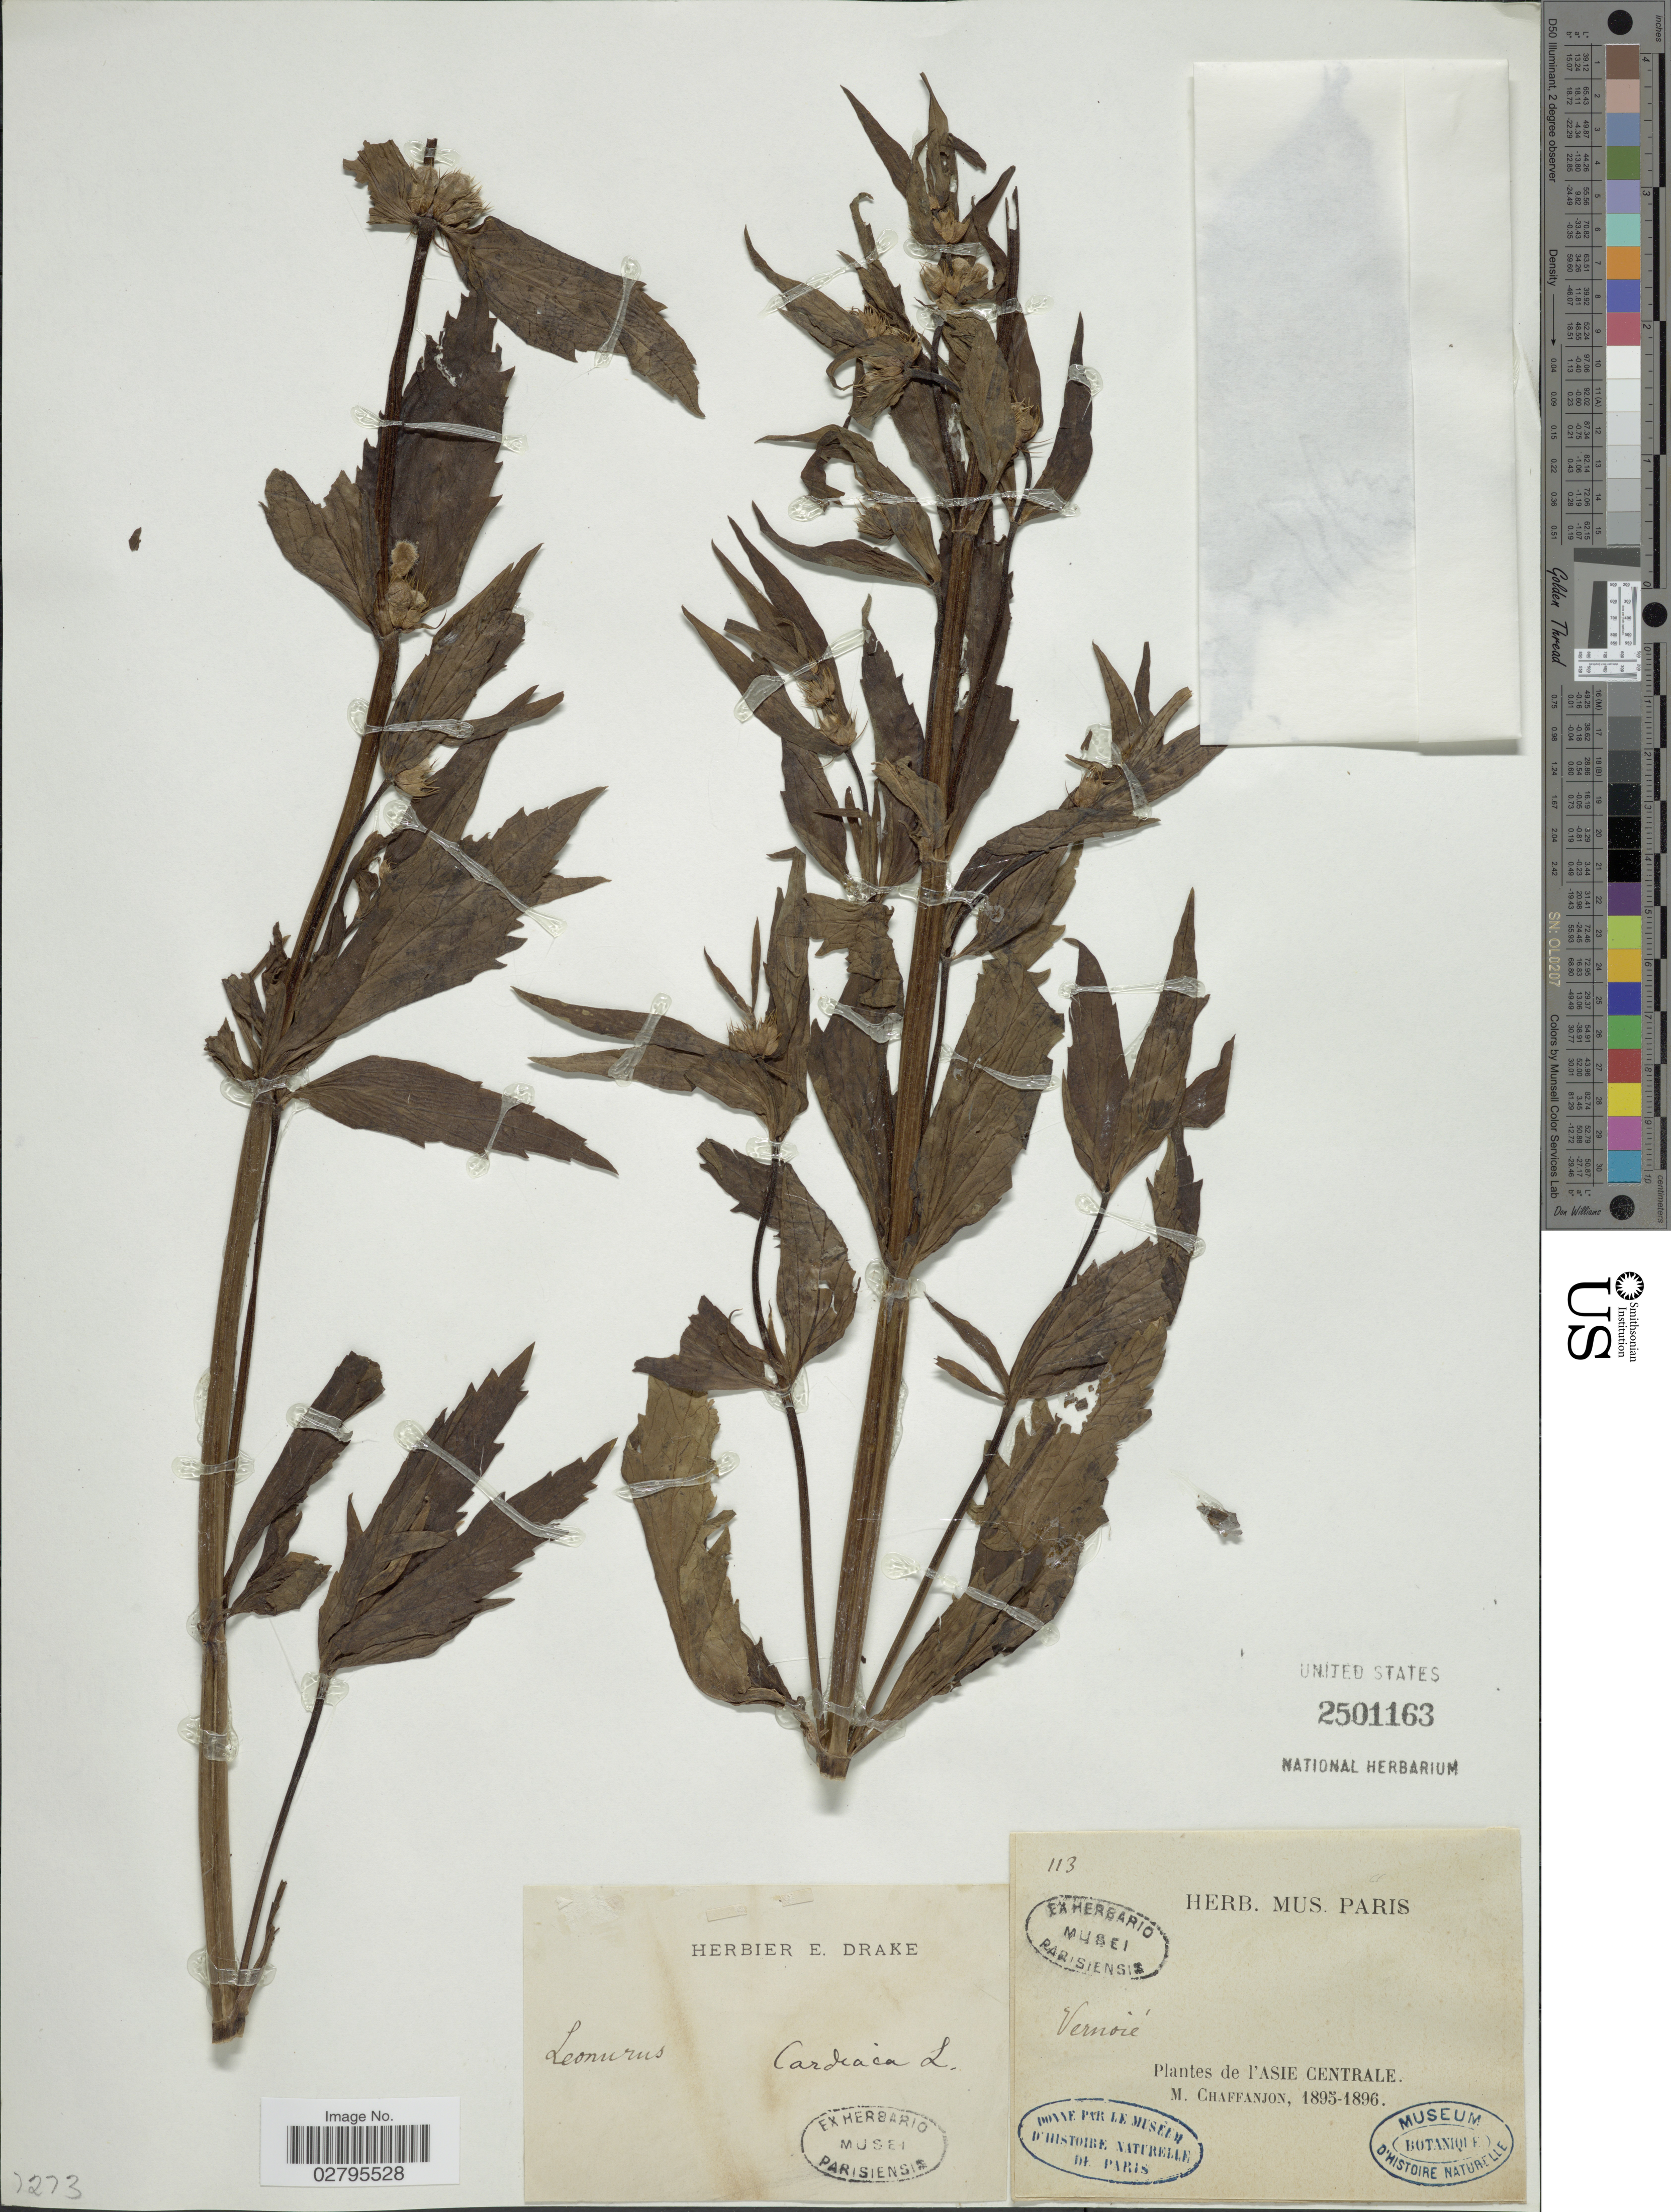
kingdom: Plantae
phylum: Tracheophyta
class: Magnoliopsida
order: Lamiales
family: Lamiaceae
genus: Leonurus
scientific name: Leonurus cardiaca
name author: L.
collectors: M. Chaffanjon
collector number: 113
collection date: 1895/1896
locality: L'Asie Centrale.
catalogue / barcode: US 2501163